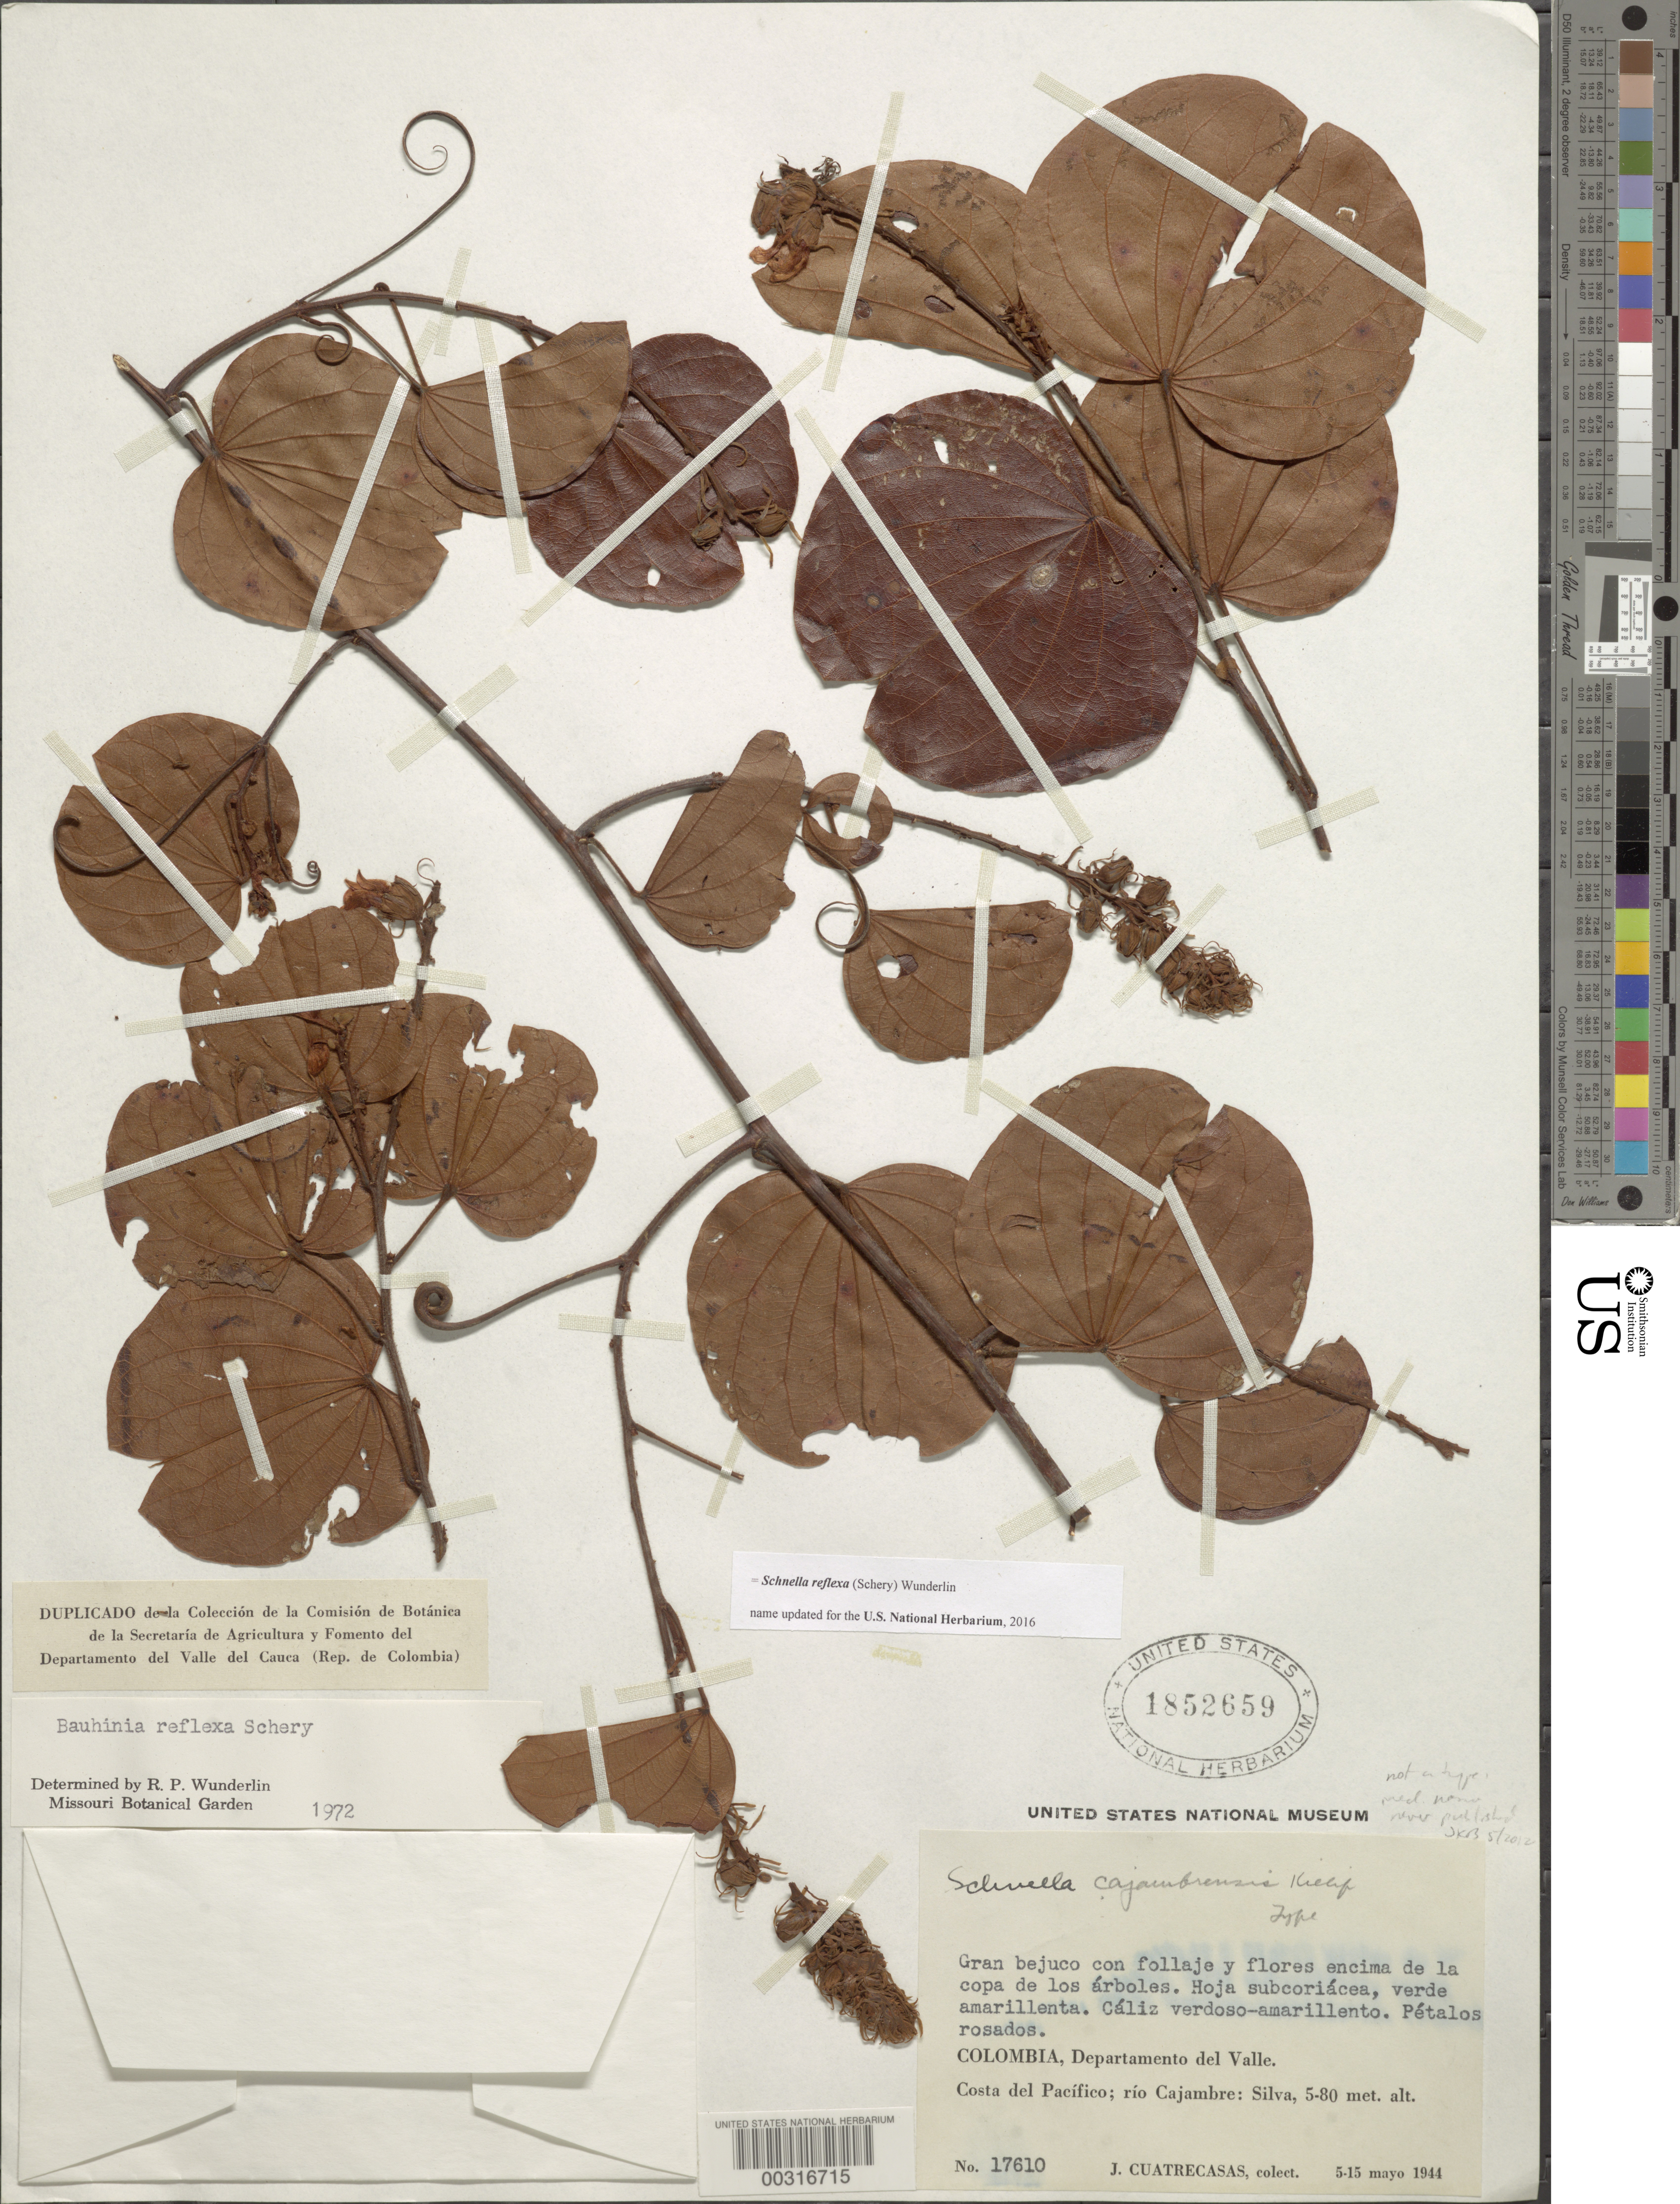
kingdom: Plantae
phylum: Tracheophyta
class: Magnoliopsida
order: Fabales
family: Fabaceae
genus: Schnella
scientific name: Schnella reflexa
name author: (Schery) Wunderlin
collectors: J. Cuatrecasas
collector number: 17610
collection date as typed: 05 May 1944 to 15 May 1944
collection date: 1944-05-05/1944-05-15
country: Colombia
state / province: Valle del Cauca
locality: Costa del Pacifico; Rio Cajambre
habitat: Forest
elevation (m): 5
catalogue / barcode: US 1852659